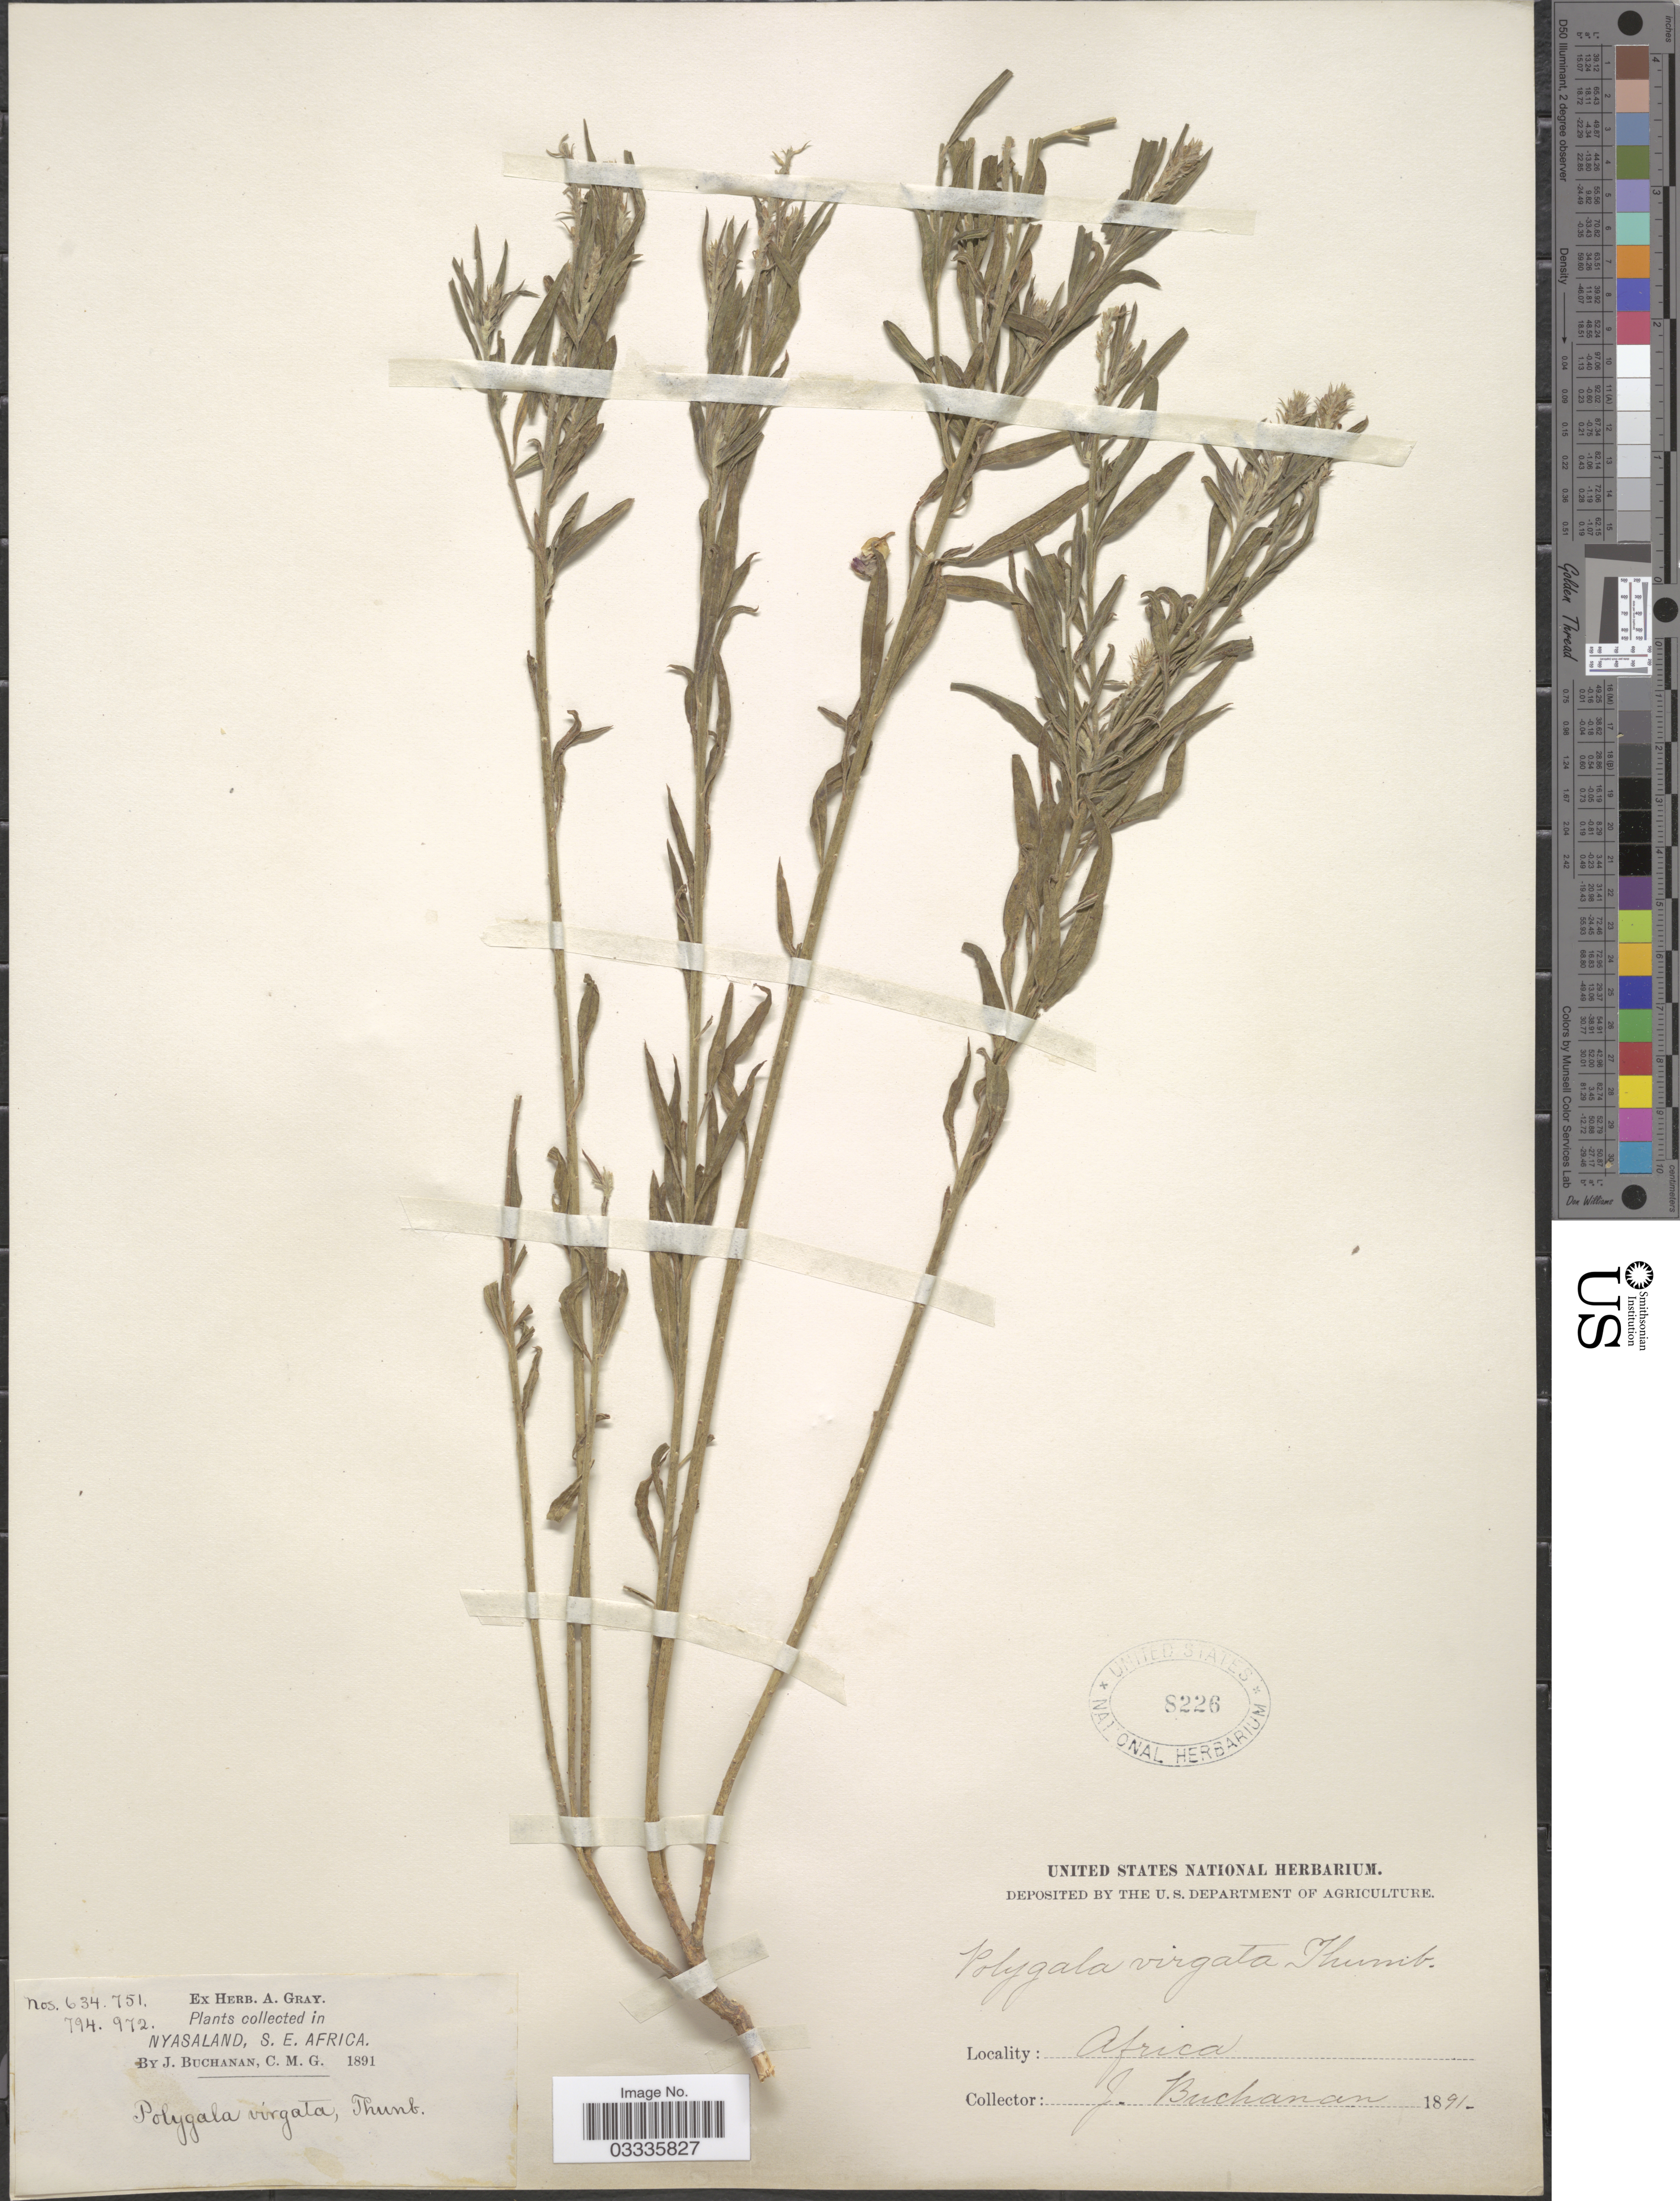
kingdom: Plantae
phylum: Tracheophyta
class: Magnoliopsida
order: Fabales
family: Polygalaceae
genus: Polygala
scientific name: Polygala virgata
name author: Thunb.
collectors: J. Buchanan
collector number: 634/751/794/972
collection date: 1891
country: Malawi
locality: Nyasaland, S. E. Africa.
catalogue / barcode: US 8226